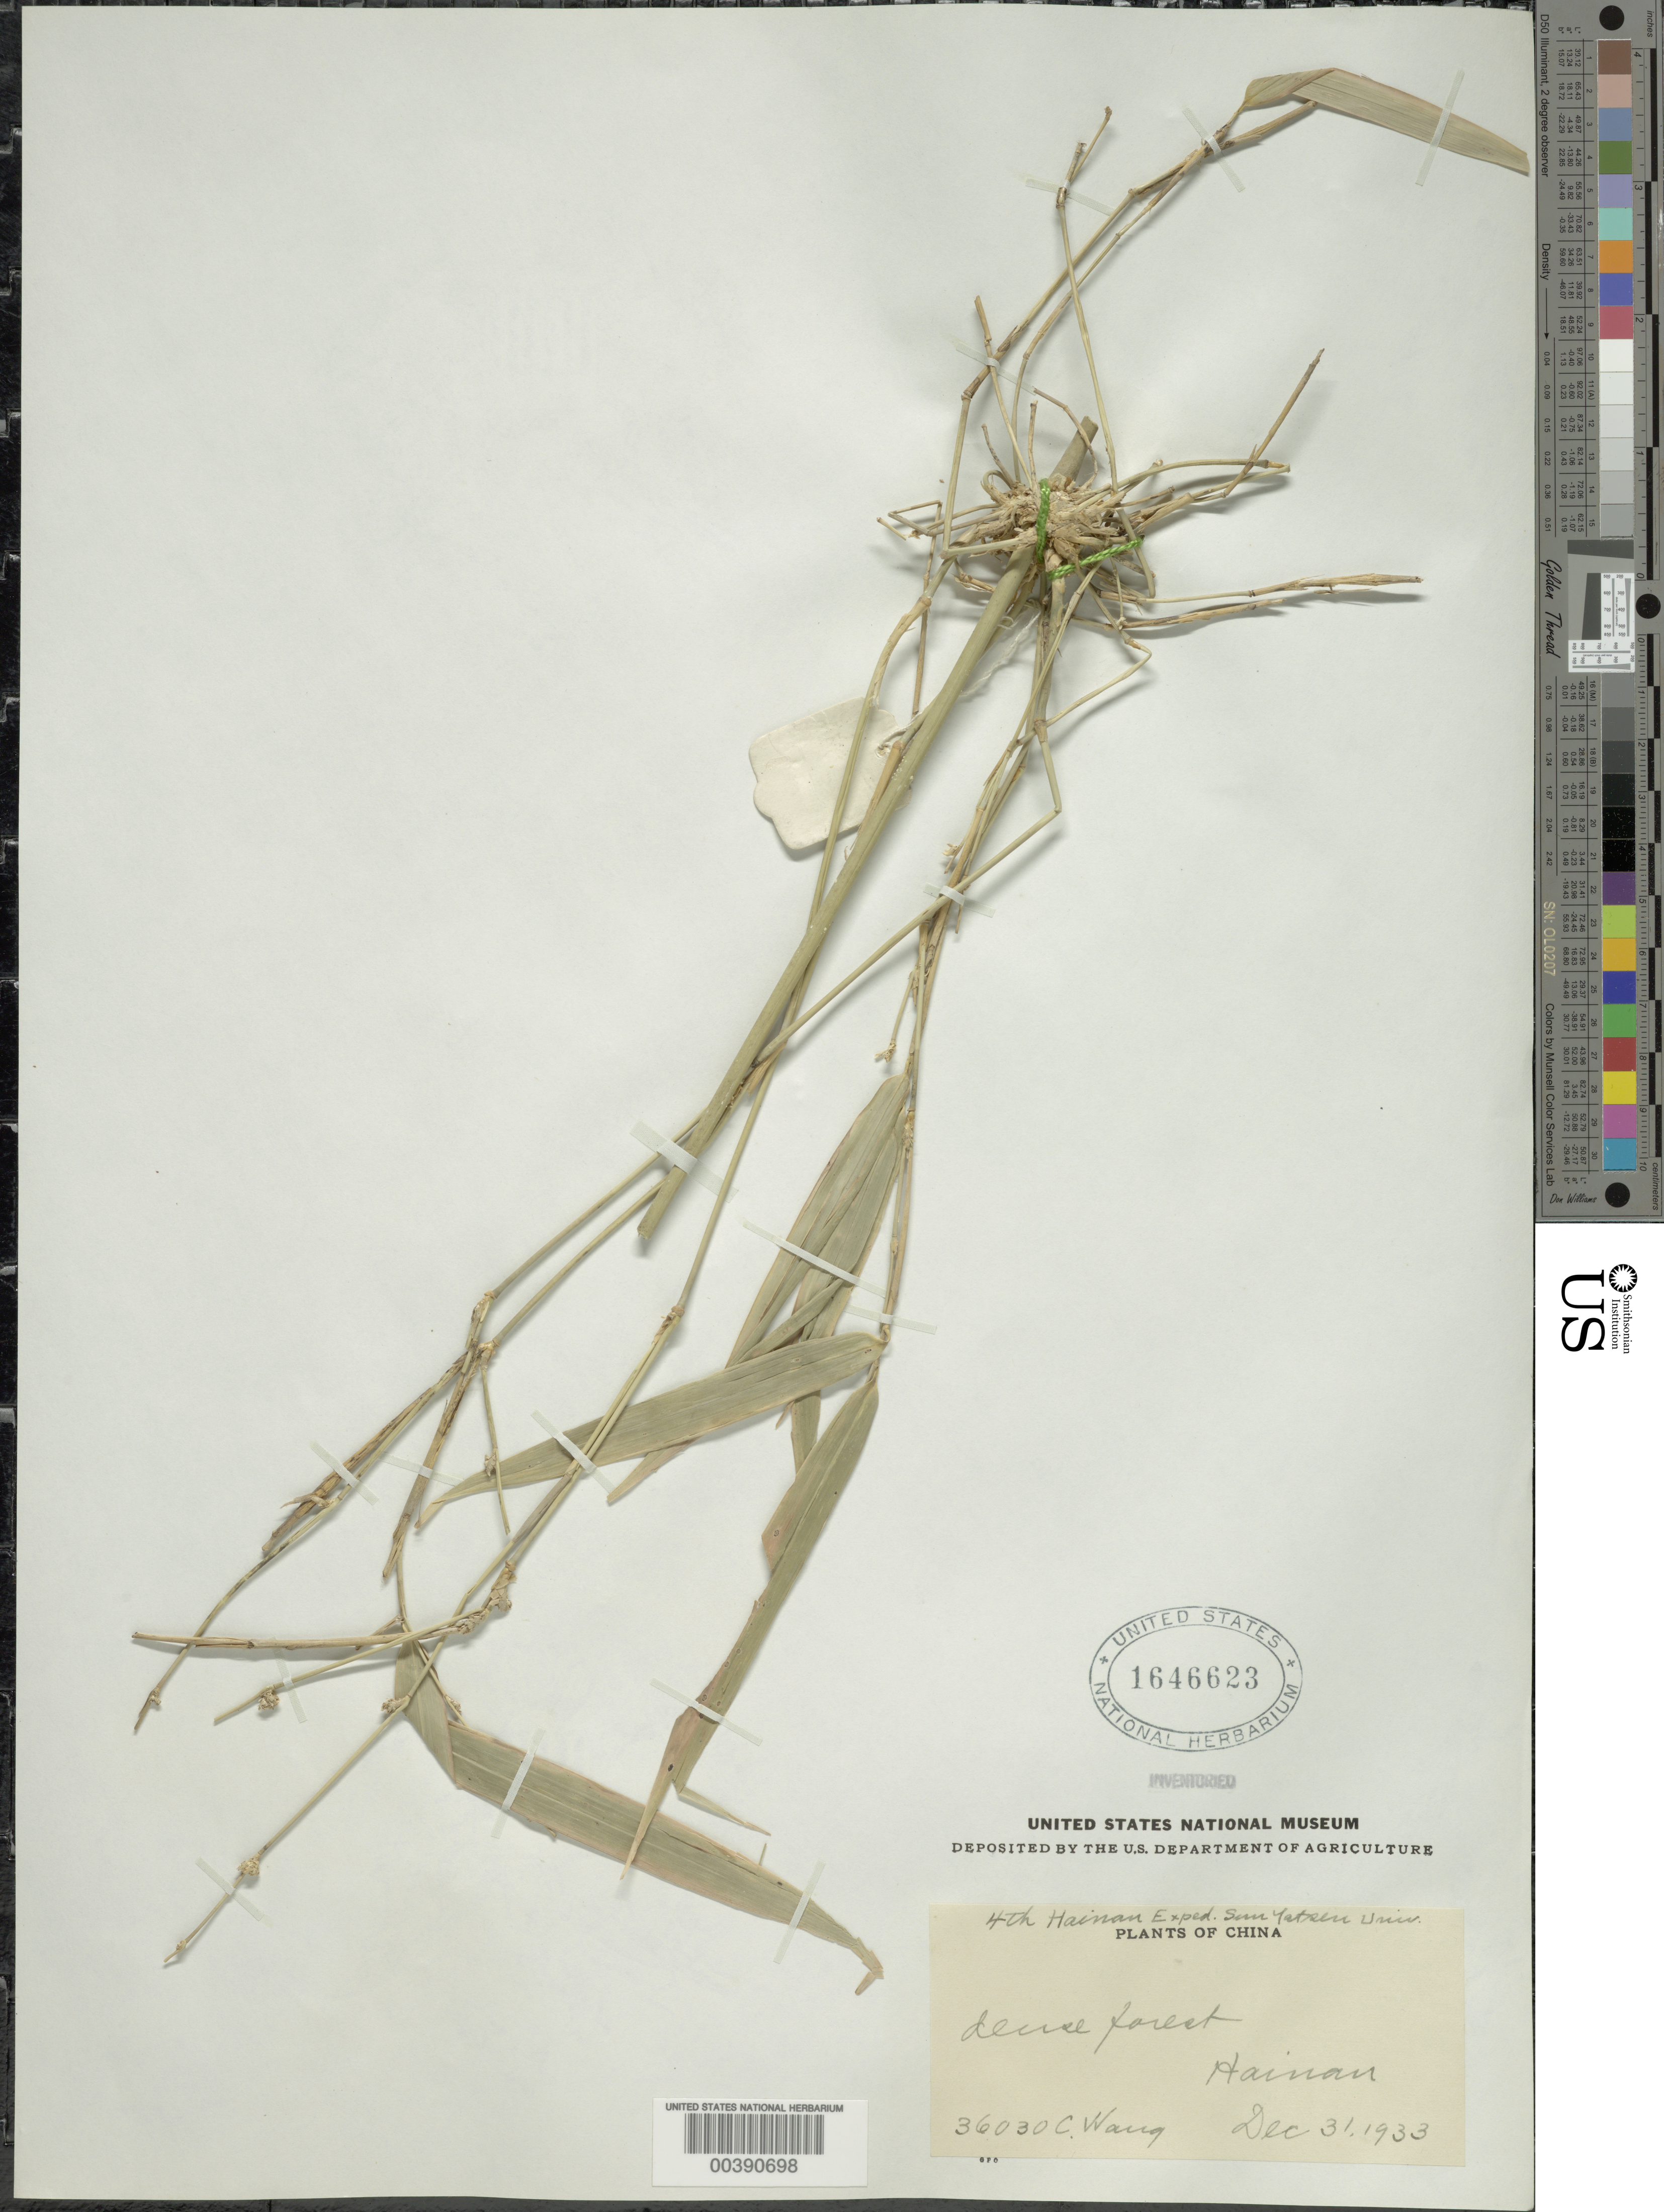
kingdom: Plantae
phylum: Tracheophyta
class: Liliopsida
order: Poales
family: Poaceae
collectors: C. Wang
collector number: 36030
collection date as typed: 31 Dec 1933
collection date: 1933-12-31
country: China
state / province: Hainan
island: Hainan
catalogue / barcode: US 1646623